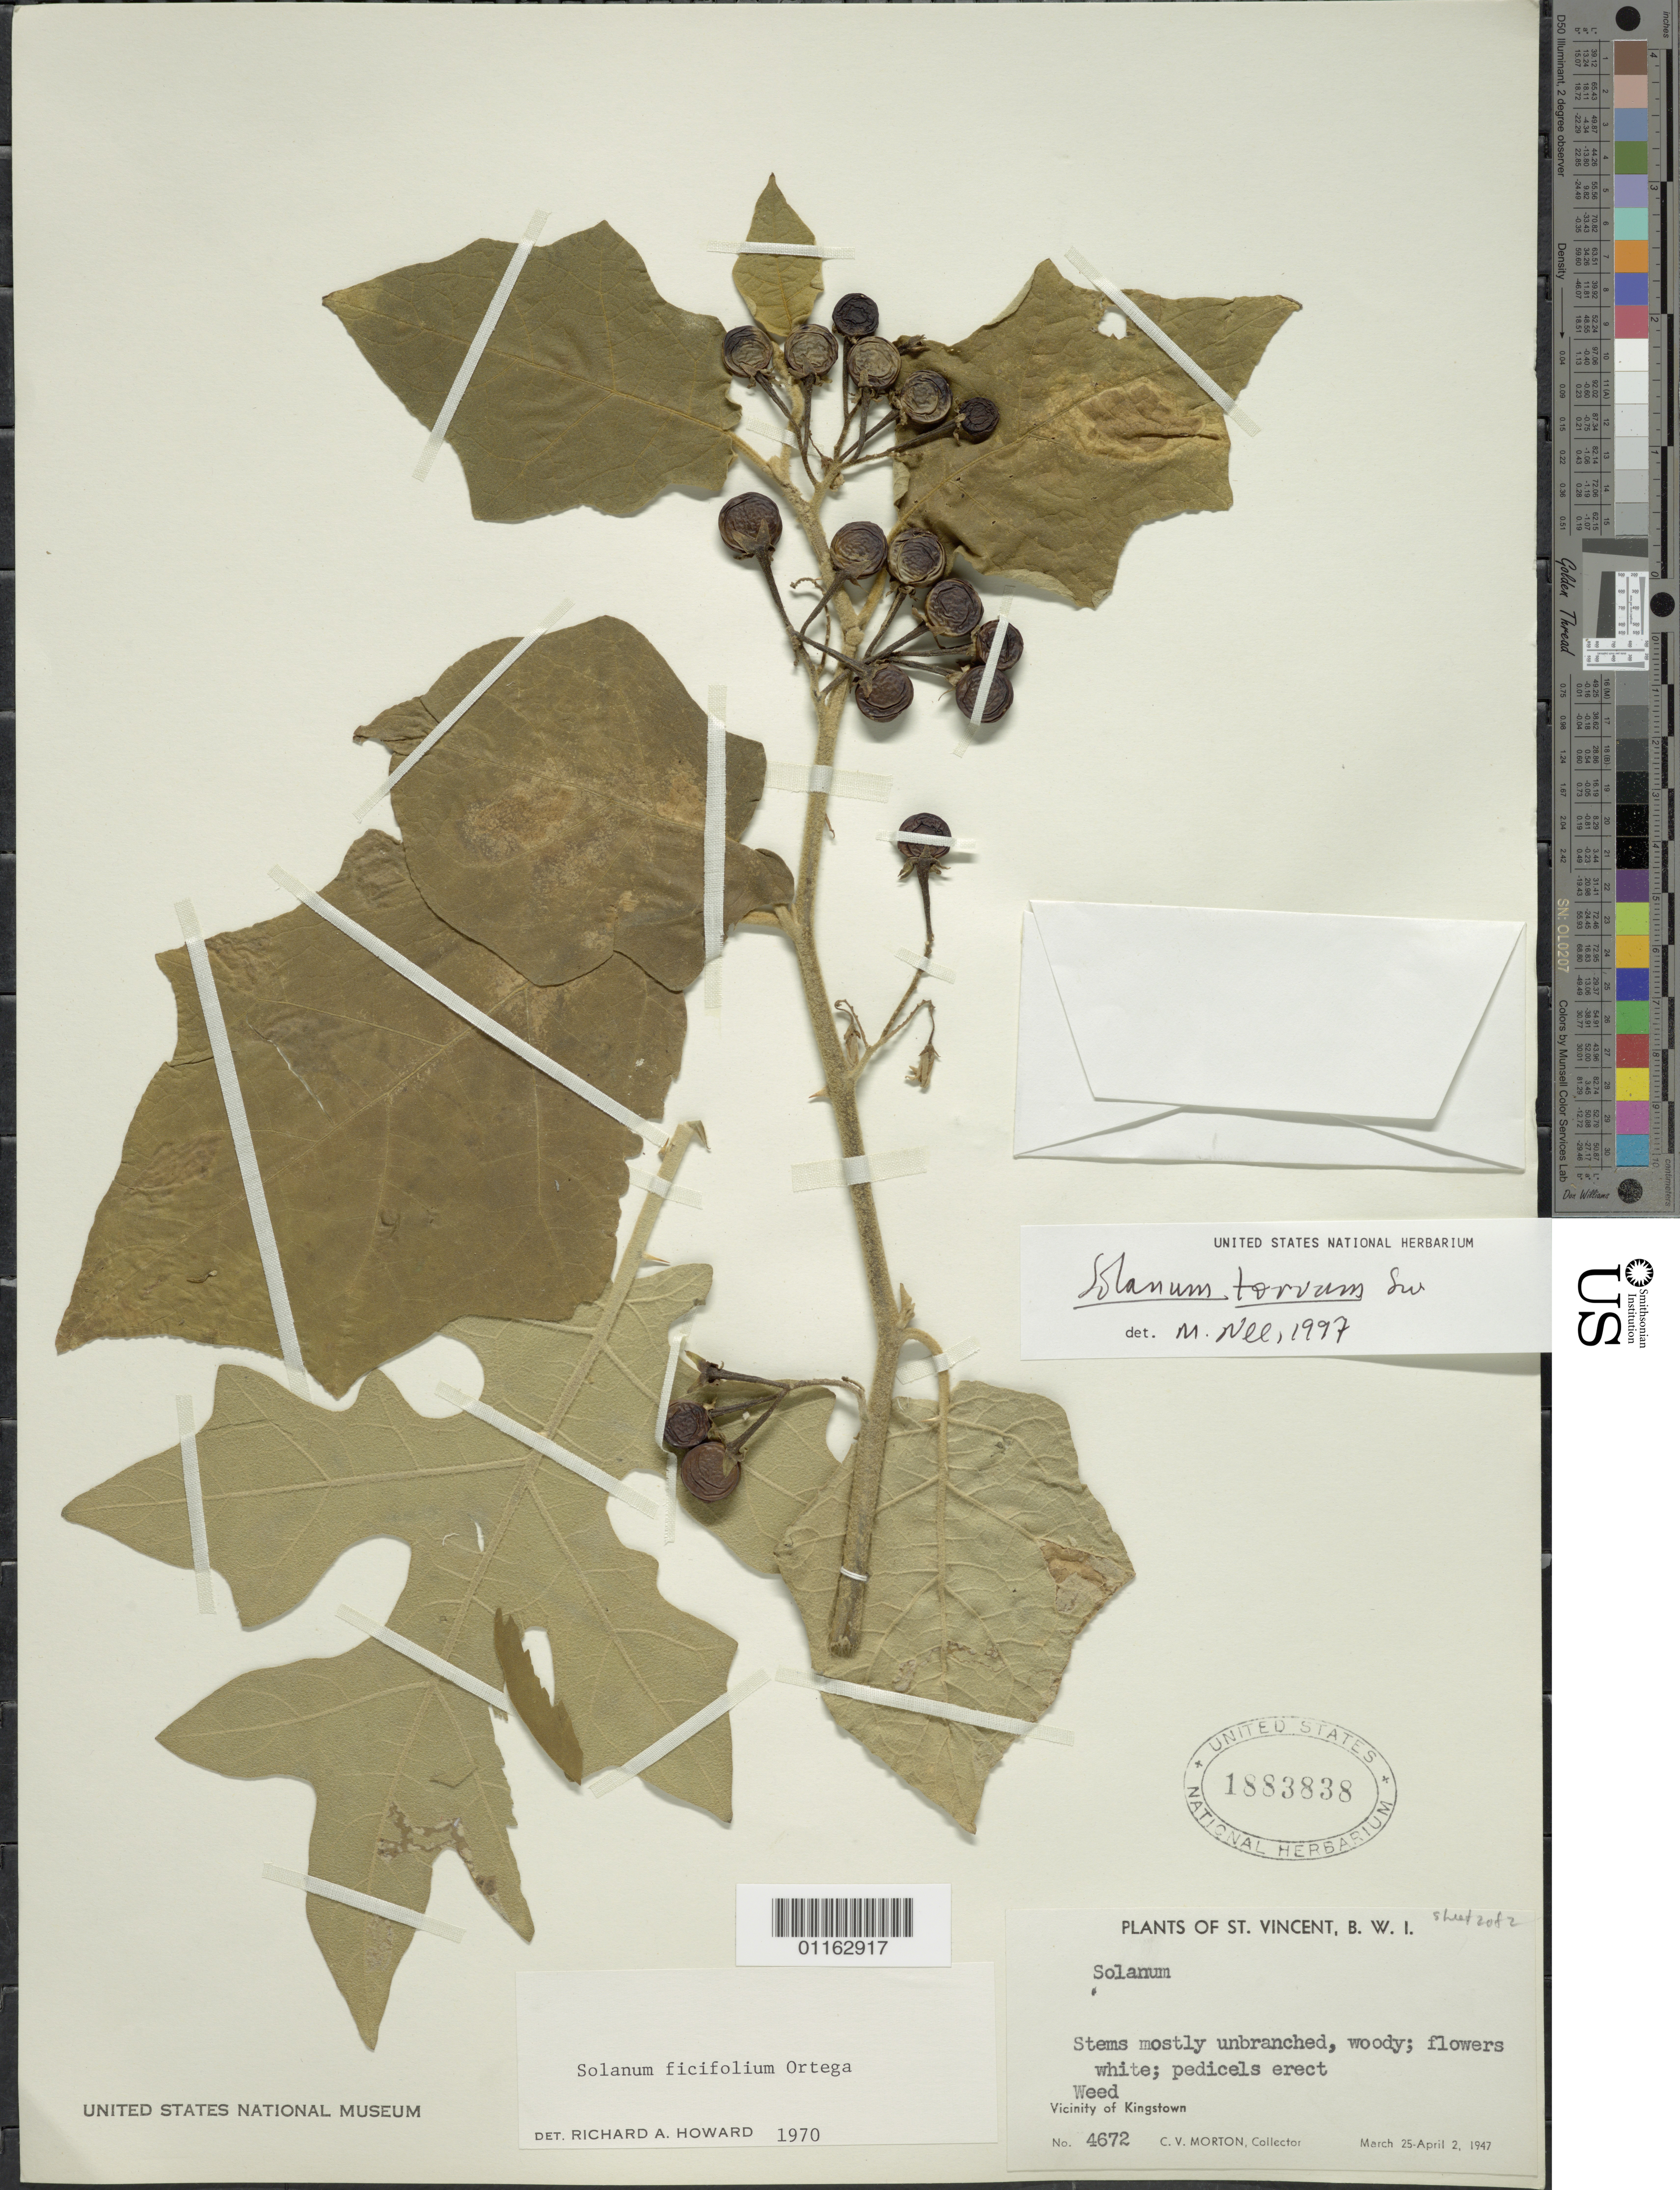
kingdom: Plantae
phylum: Tracheophyta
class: Magnoliopsida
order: Solanales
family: Solanaceae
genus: Solanum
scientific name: Solanum torvum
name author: Sw.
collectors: C. V. Morton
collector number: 4672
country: St. Vincent - Grenadines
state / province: Saint George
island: St. Vincent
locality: vicinity of Kingstown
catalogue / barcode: US 1883838